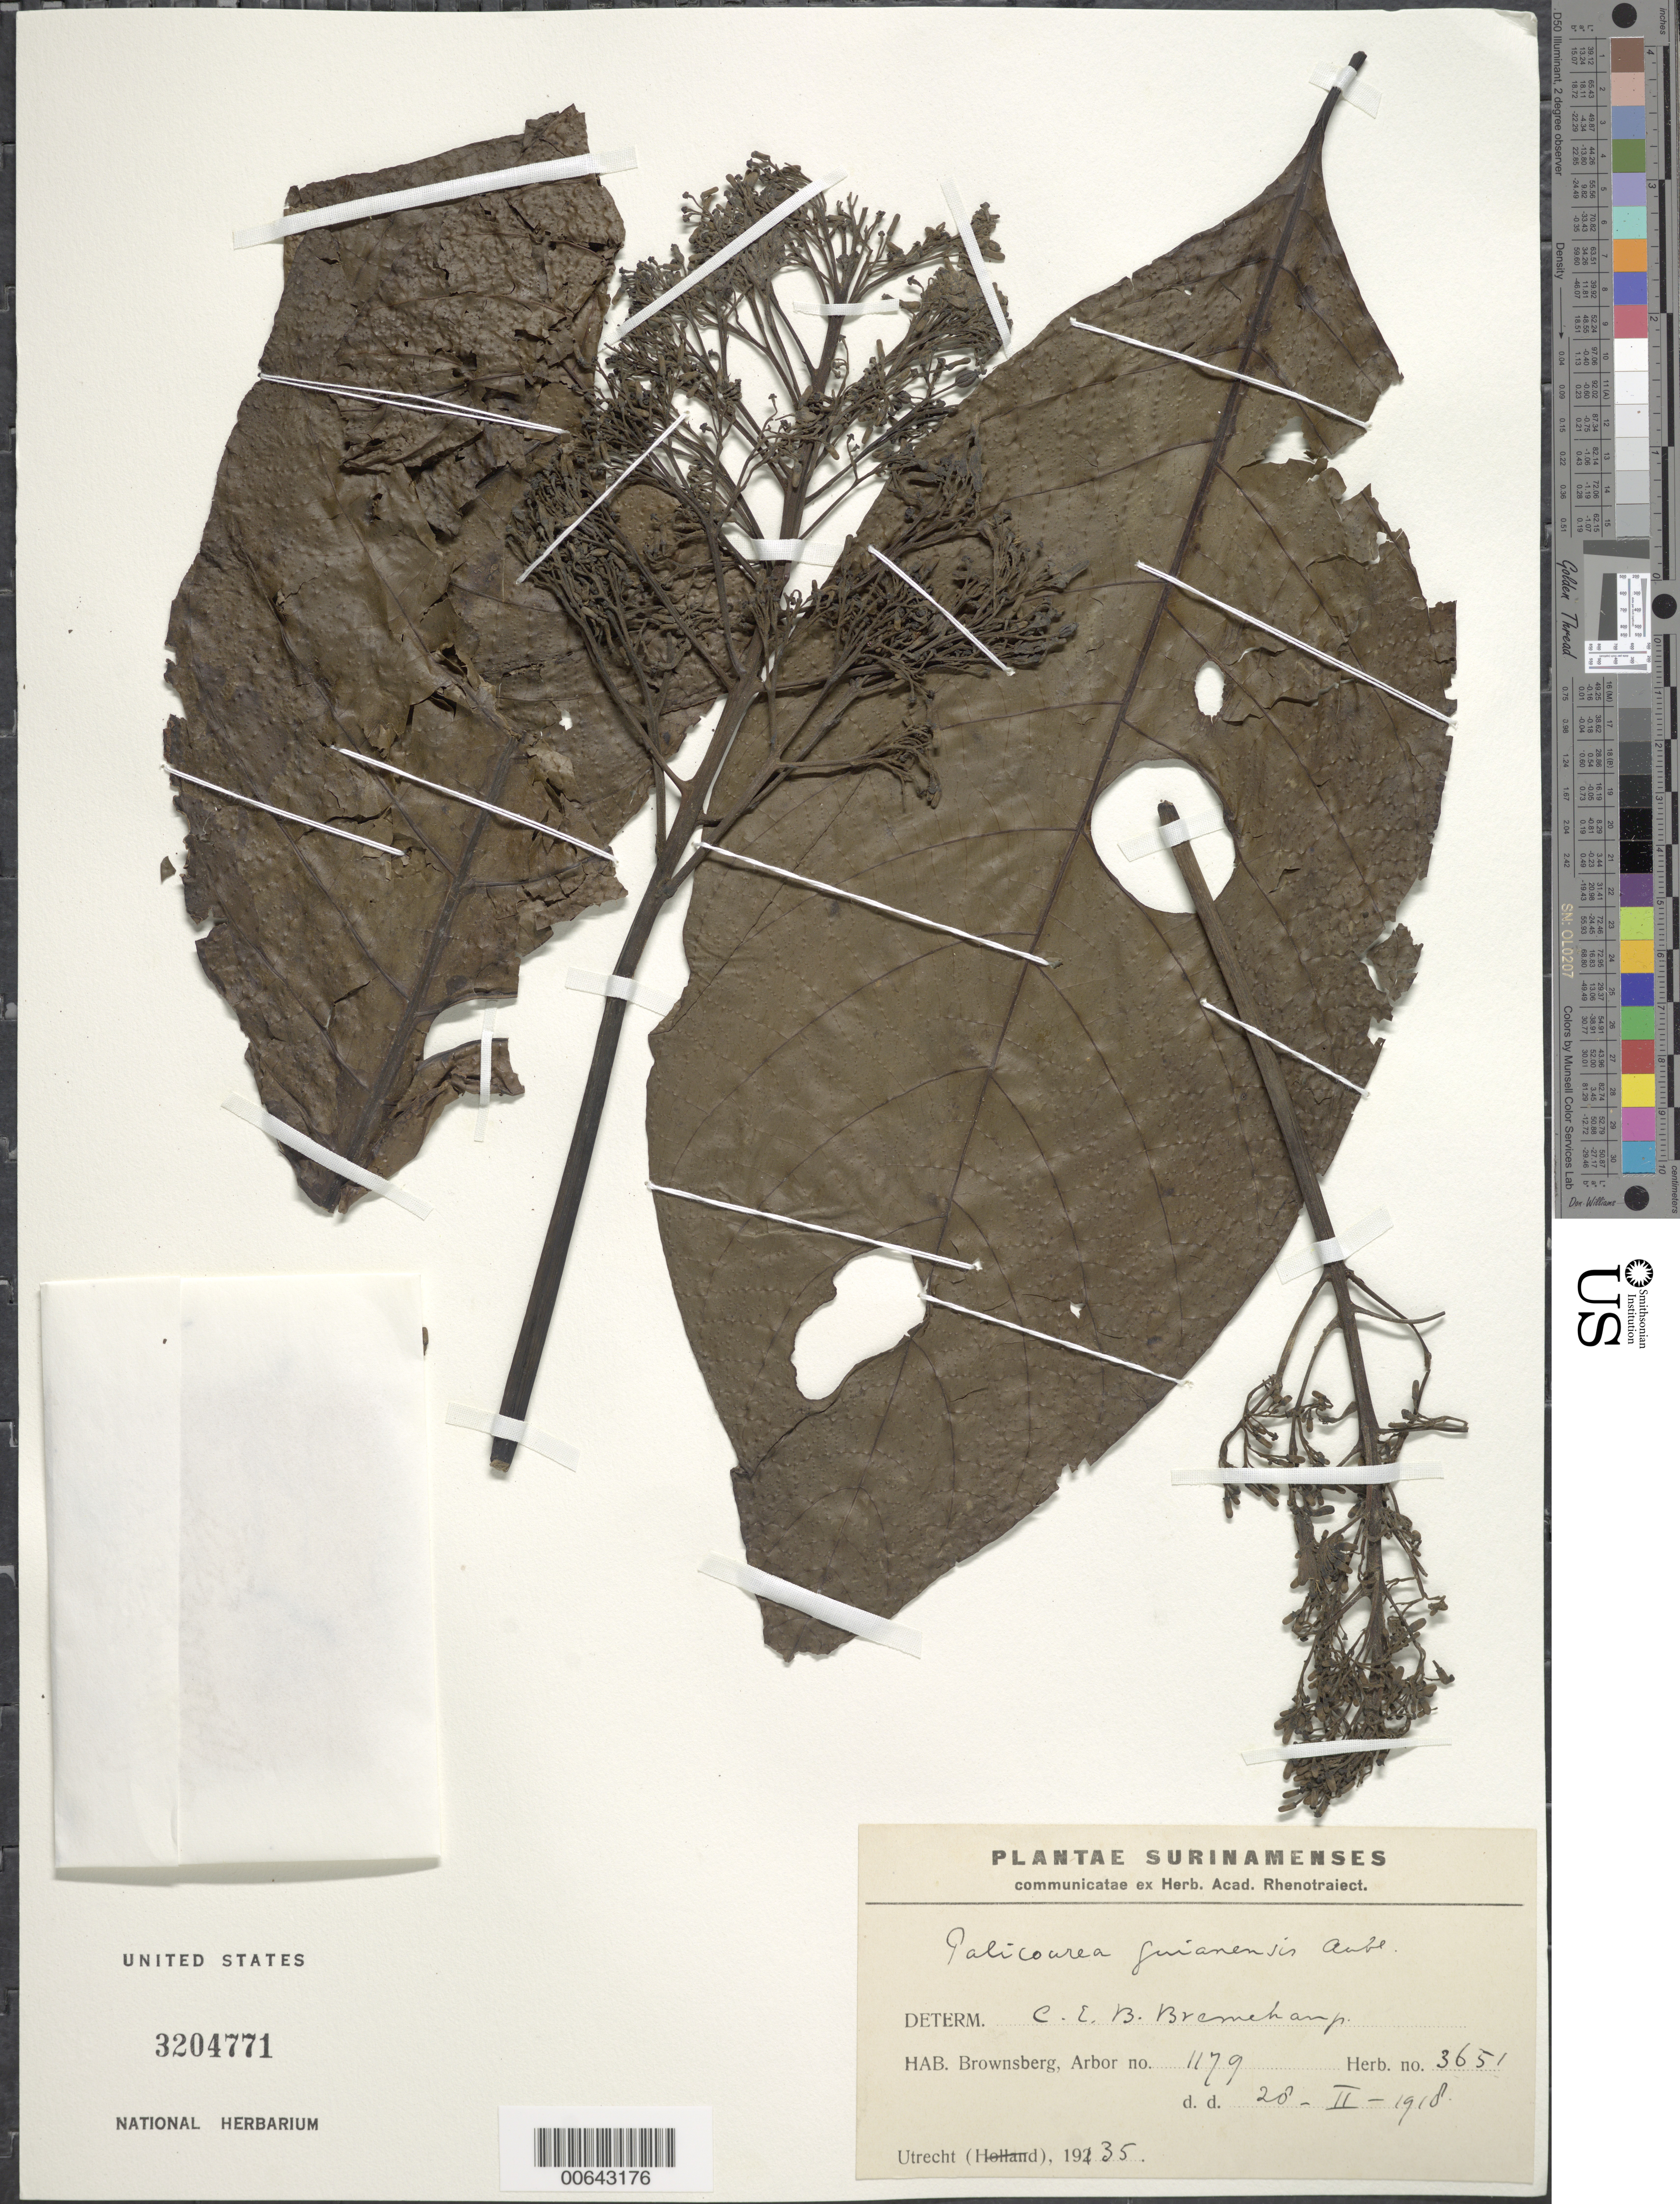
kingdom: Plantae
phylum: Tracheophyta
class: Magnoliopsida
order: Gentianales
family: Rubiaceae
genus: Palicourea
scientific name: Palicourea guianensis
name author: Aubl.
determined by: Bremekamp, C. E. B.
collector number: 3651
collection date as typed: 28-Feb-18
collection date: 1918-02-28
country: Suriname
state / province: Brokopondo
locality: Brownsberg, Forest Reserve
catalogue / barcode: US 3204771